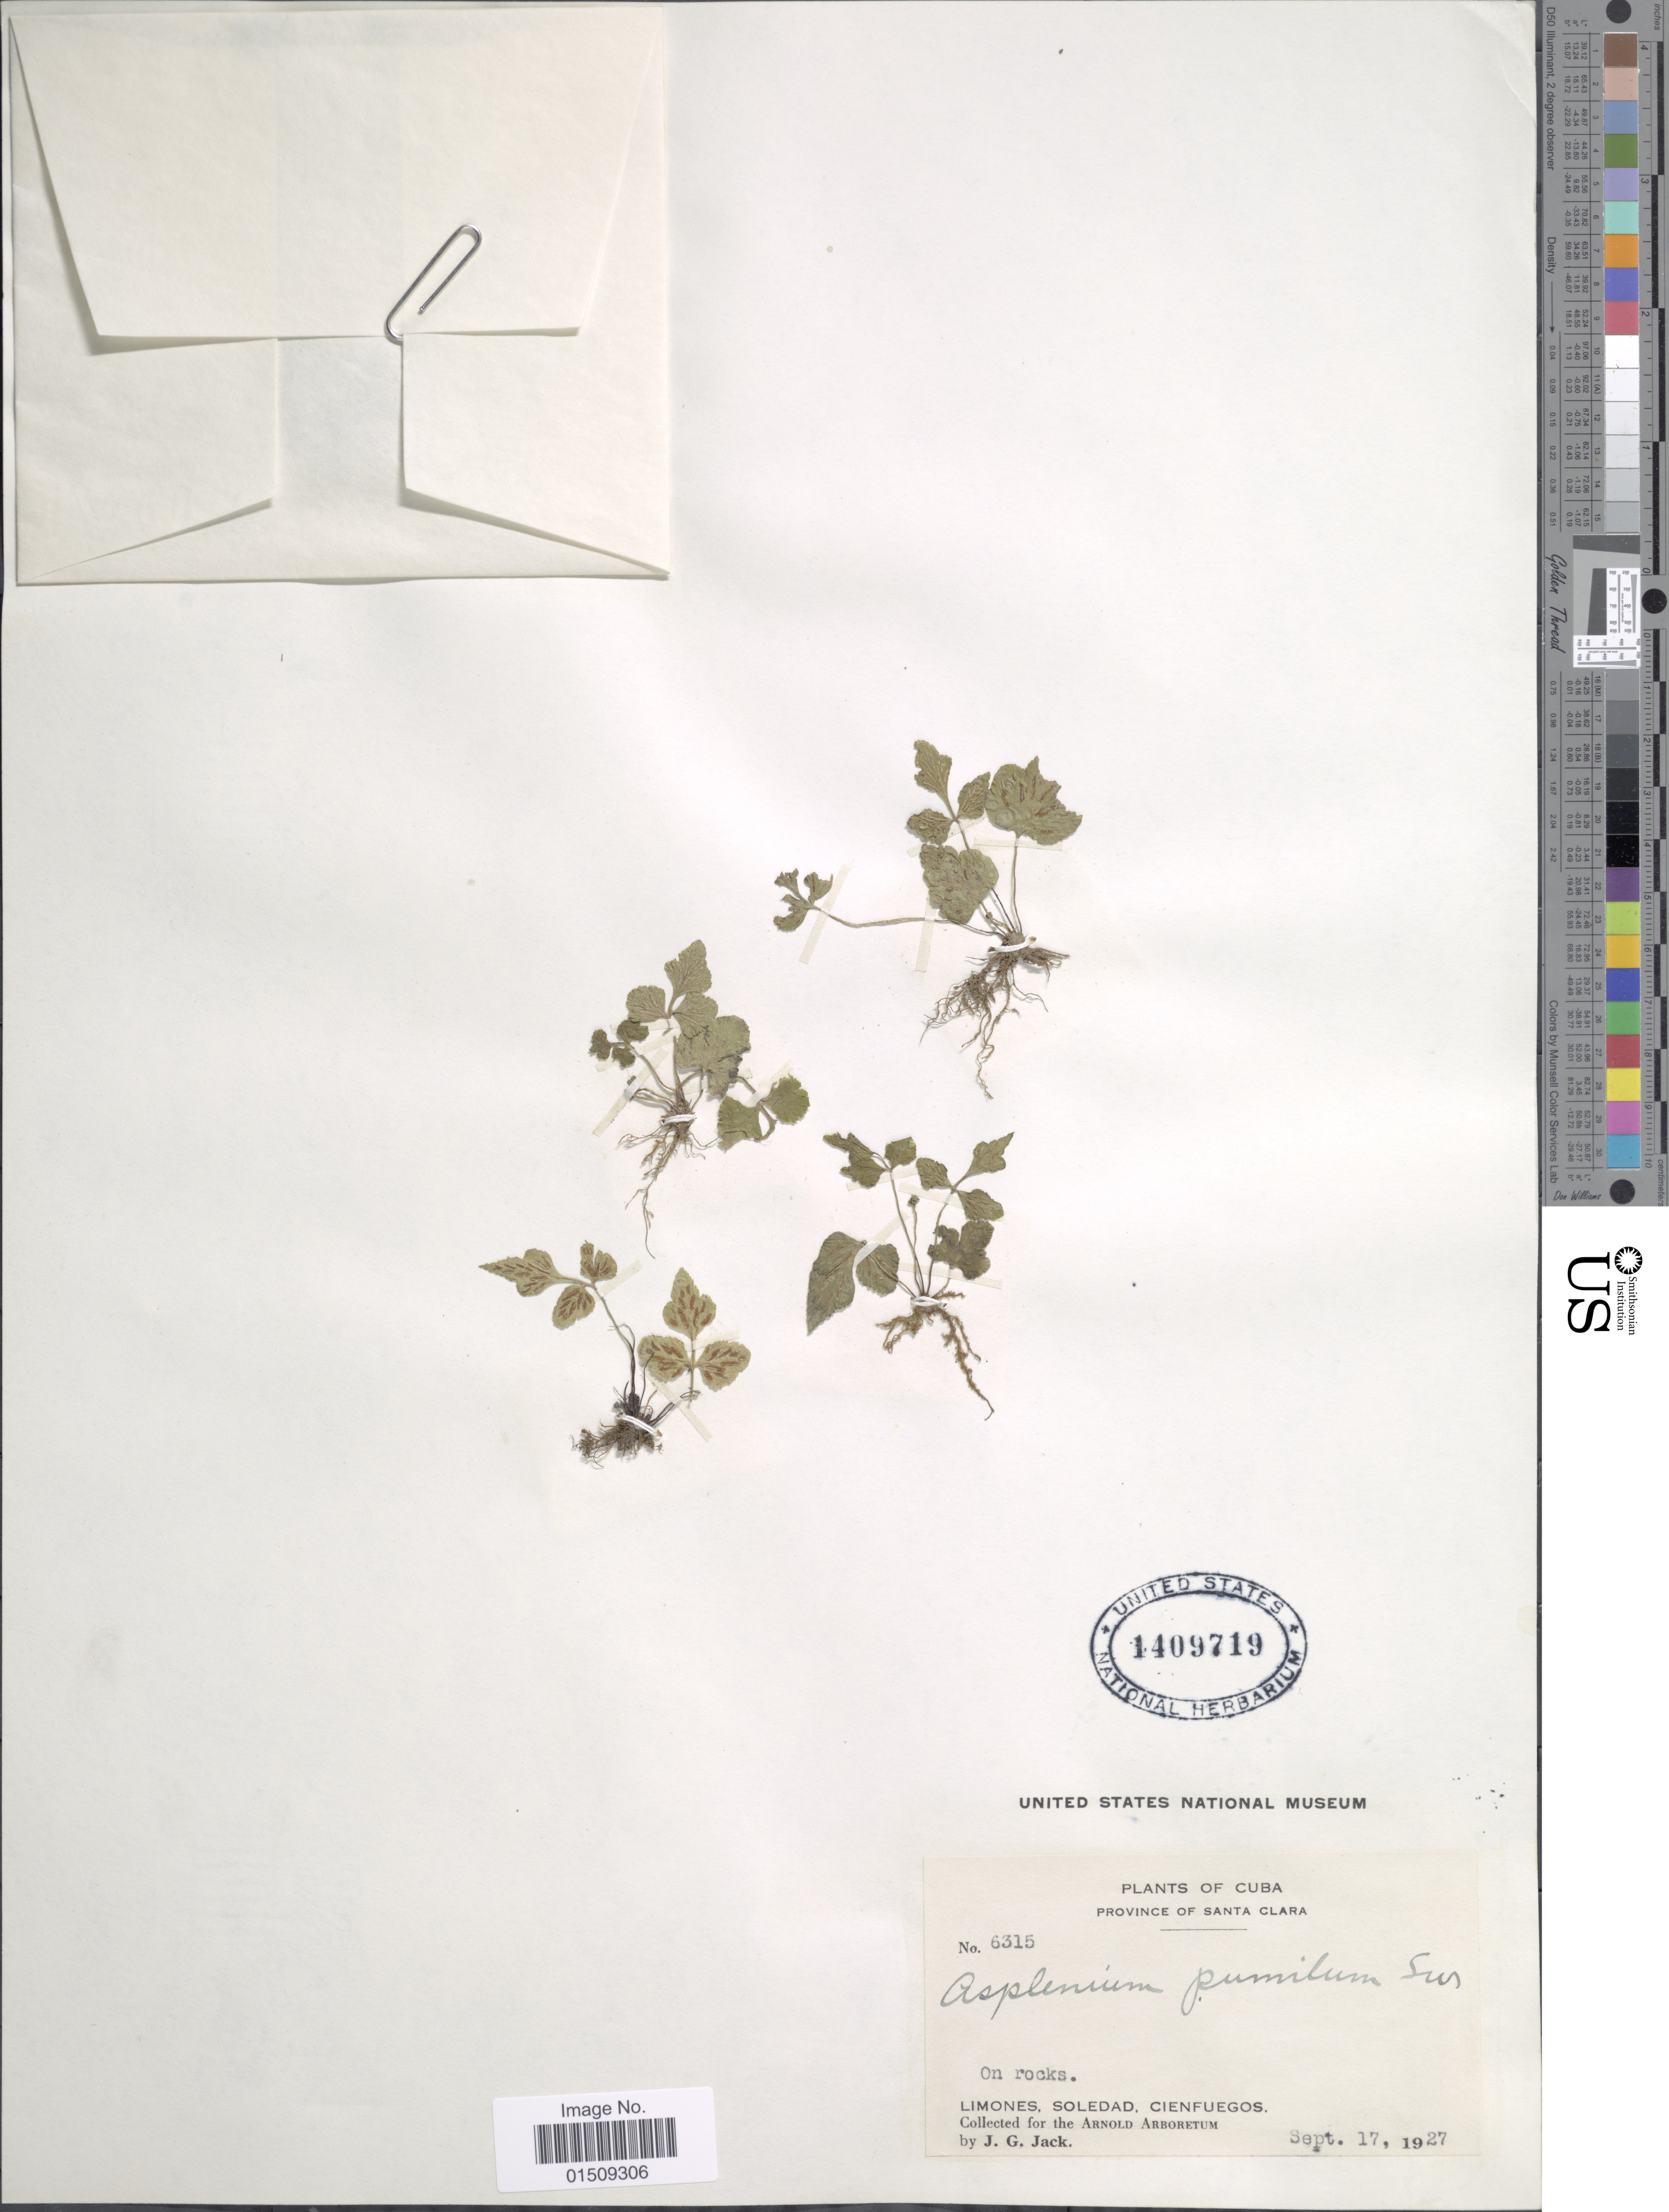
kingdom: Plantae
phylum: Tracheophyta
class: Polypodiopsida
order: Polypodiales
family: Aspleniaceae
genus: Asplenium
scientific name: Asplenium pumilum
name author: Sw.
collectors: J. G. Jack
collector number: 6315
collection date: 1927-09-17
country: Cuba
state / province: Las Villas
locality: Province of Santa Clara, Limones, Soledad, Cienfuegos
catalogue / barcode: US 1409719